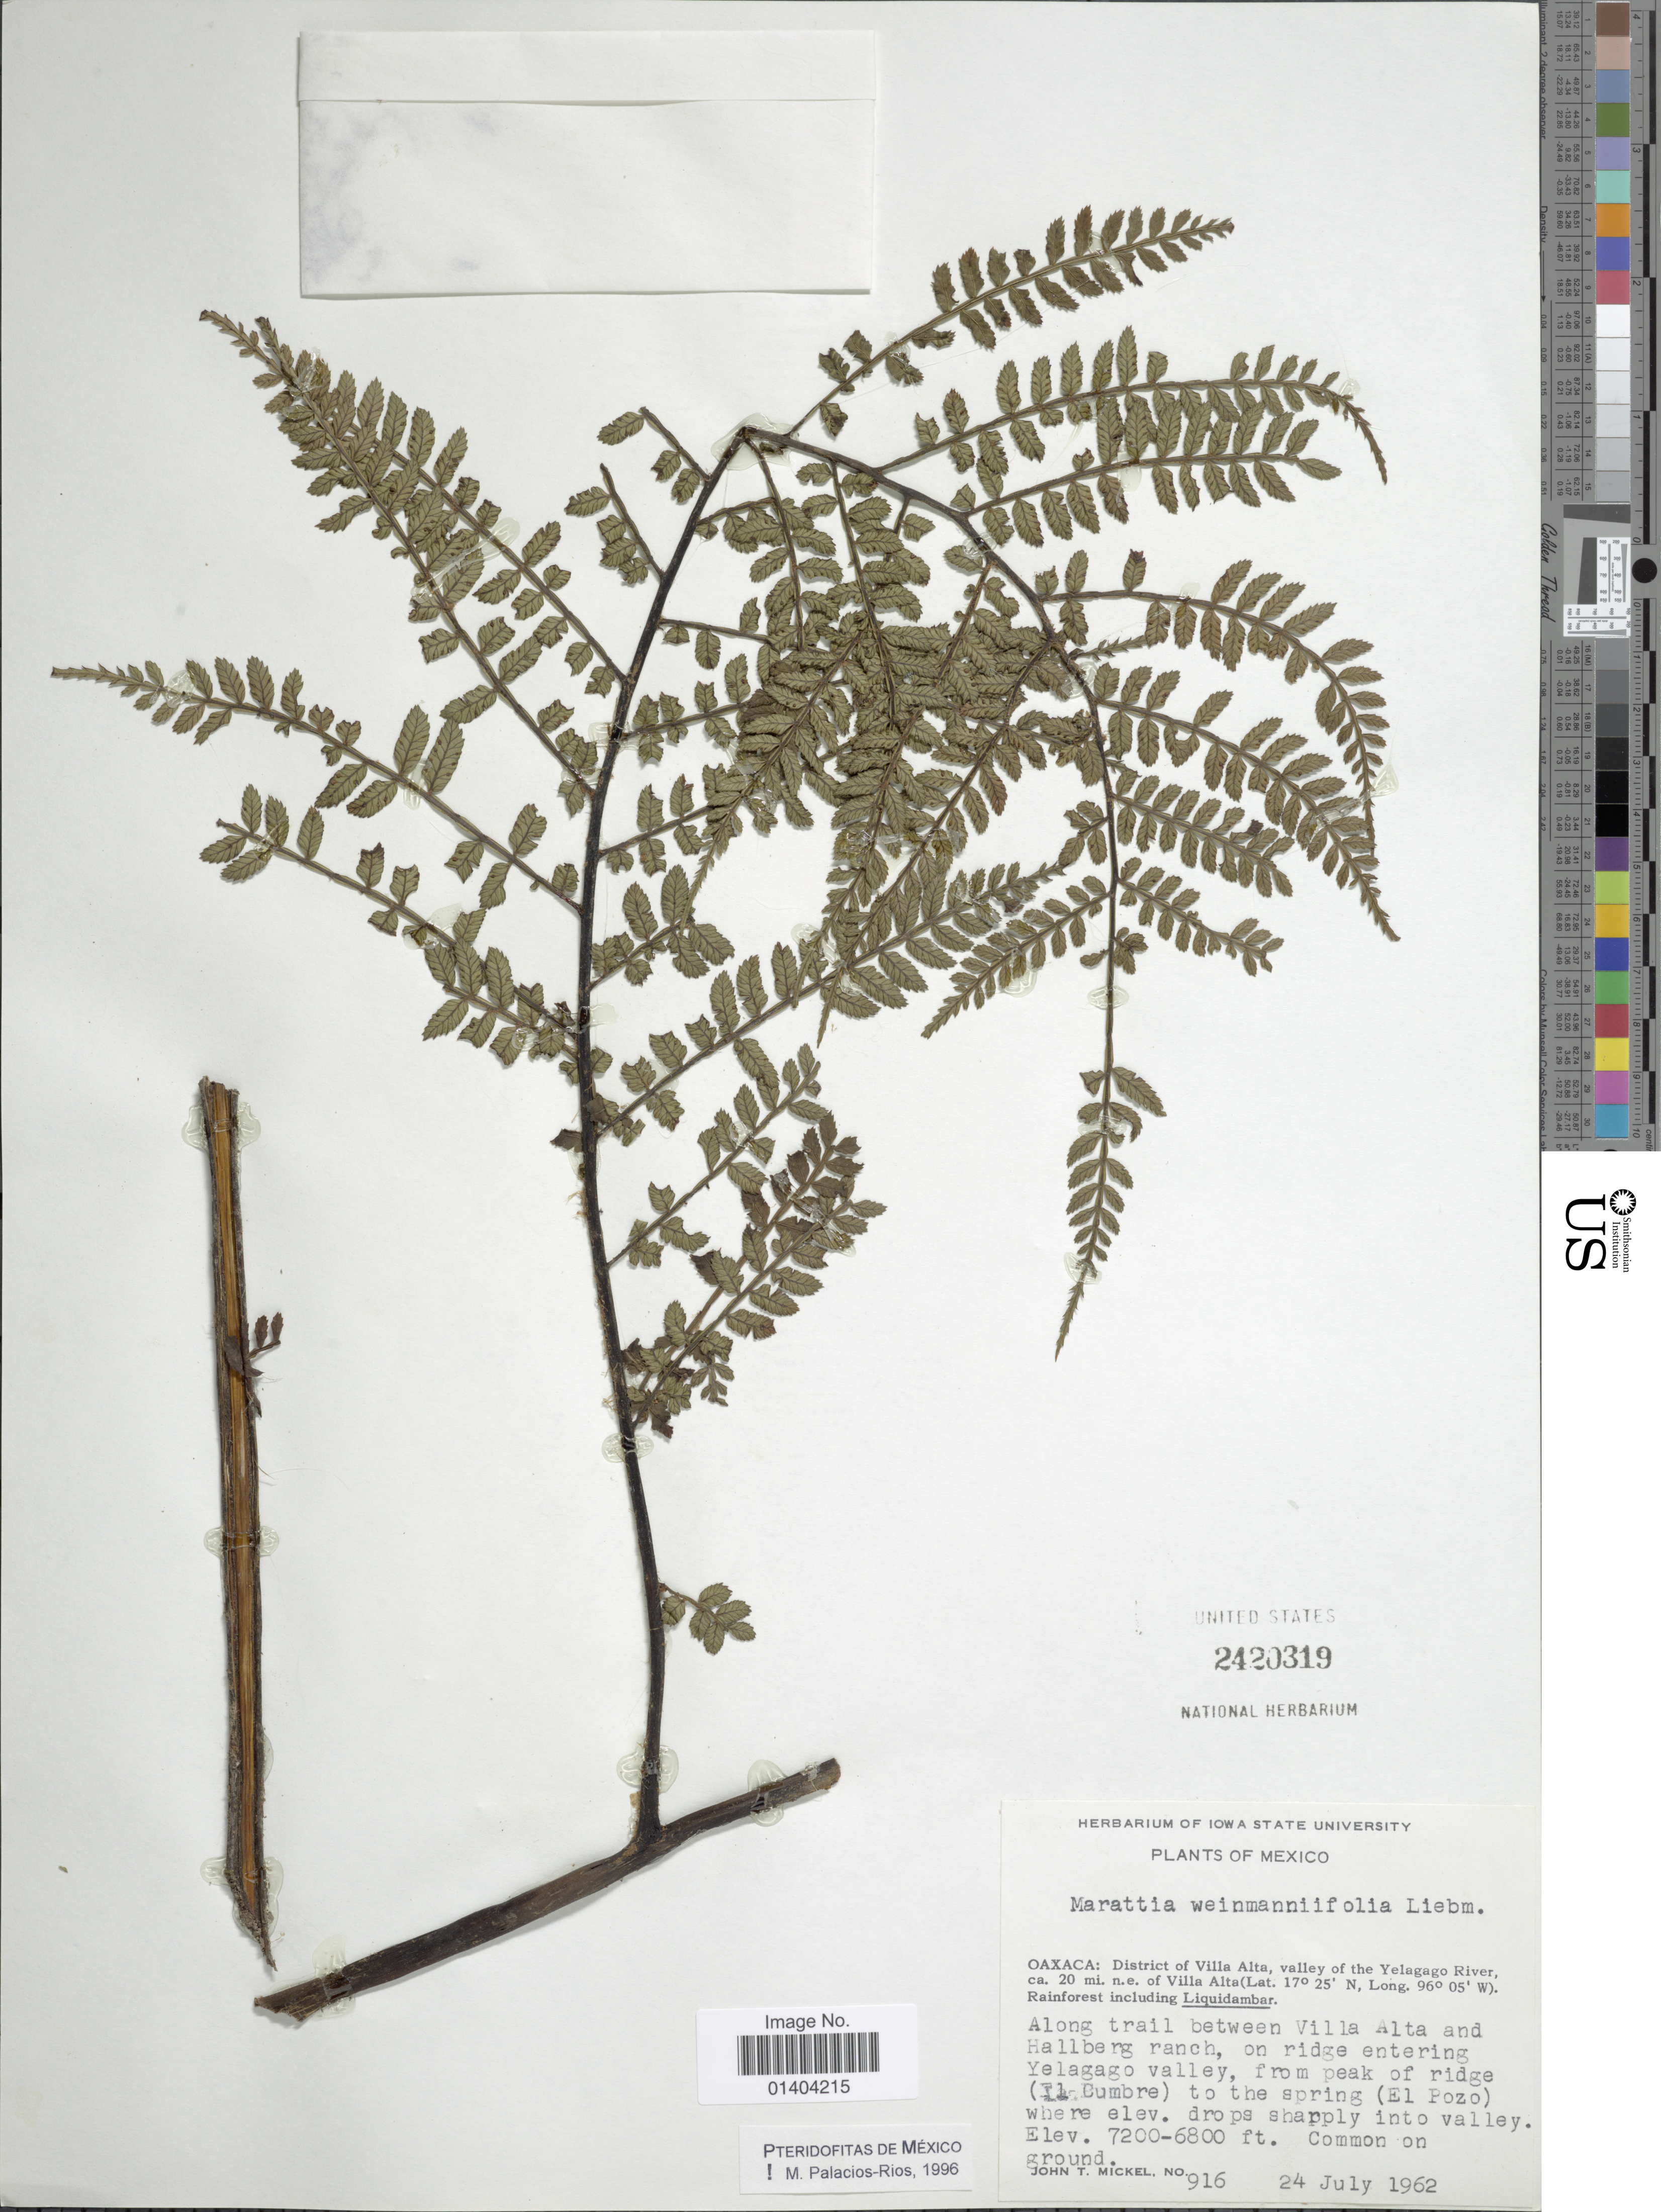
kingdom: Plantae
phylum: Tracheophyta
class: Polypodiopsida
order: Marattiales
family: Marattiaceae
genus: Marattia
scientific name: Marattia weinmanniifolia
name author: Liebm.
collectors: J. T. Mickel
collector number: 916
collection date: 1962-07-24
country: Mexico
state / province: Oaxaca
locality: District of Villa Alta, valley of the Yelagago river, ca. 20mi. n.e. of Villa Alta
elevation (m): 2073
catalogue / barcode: US 2420319